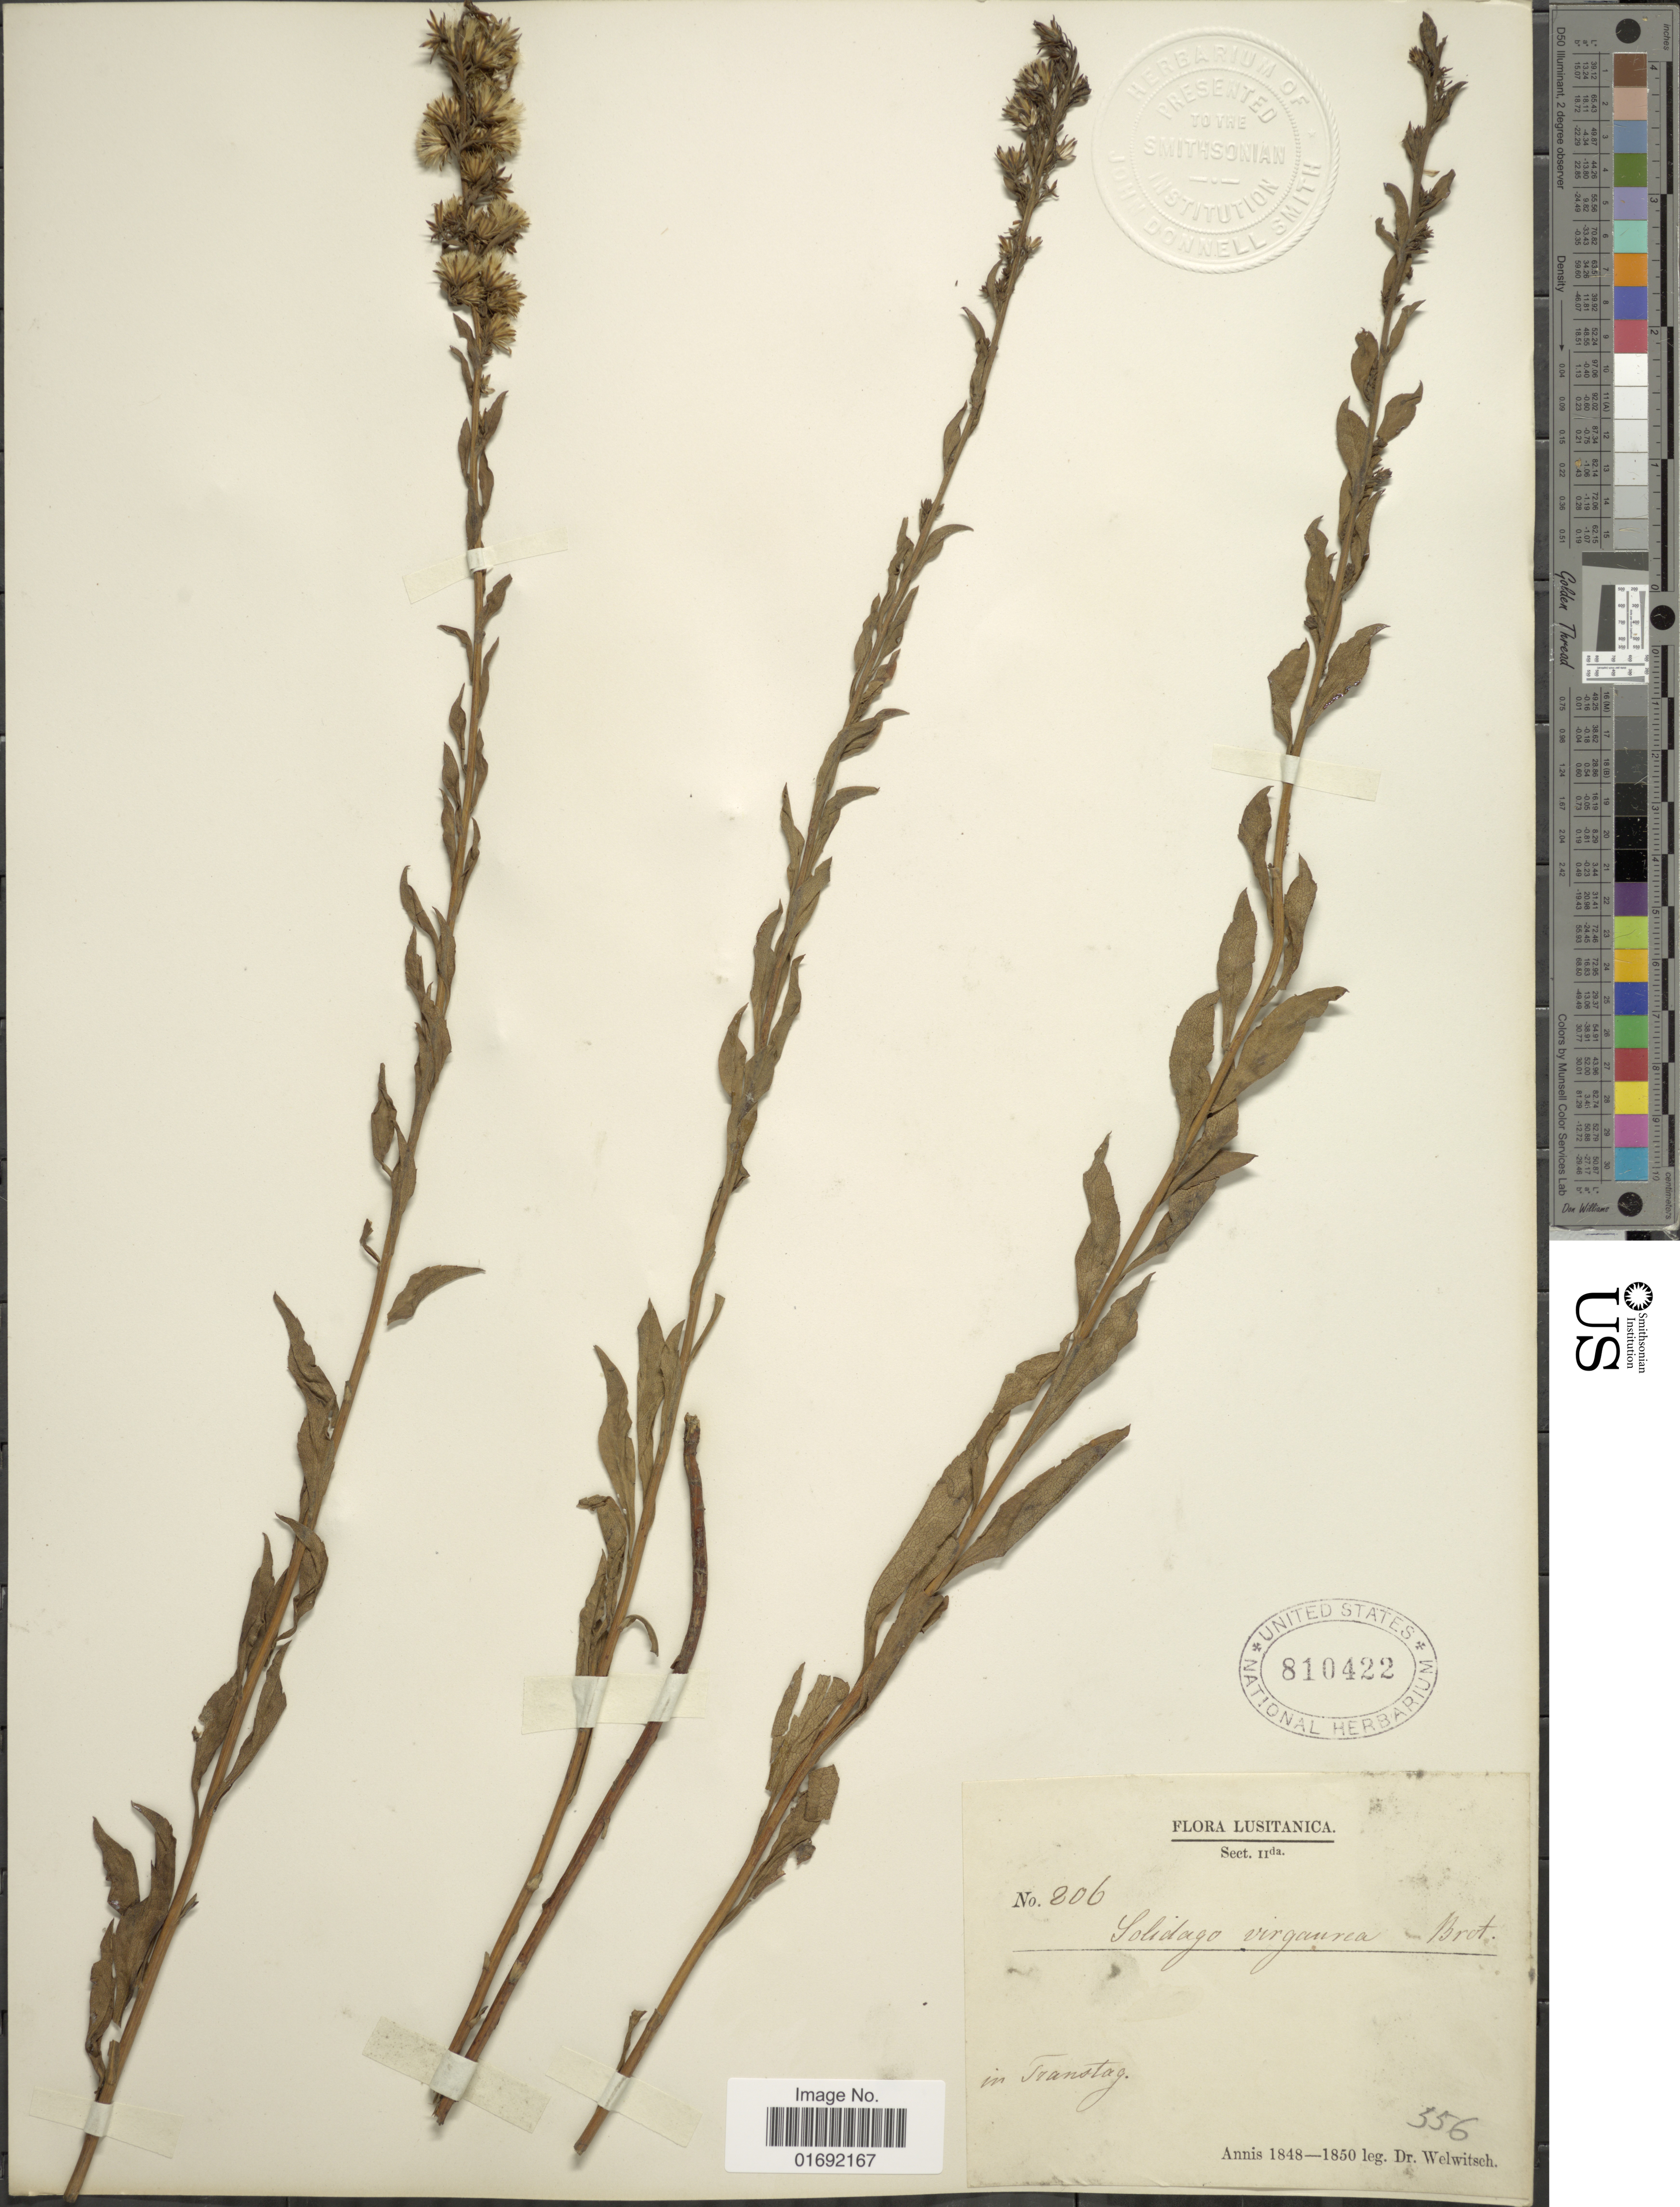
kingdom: Plantae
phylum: Tracheophyta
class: Magnoliopsida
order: Asterales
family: Asteraceae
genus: Solidago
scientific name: Solidago virgaurea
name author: L.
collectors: F. M. Welwitsch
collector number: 206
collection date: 1848/1850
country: Portugal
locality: Lusitanica, in Transtag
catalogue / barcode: US 810422